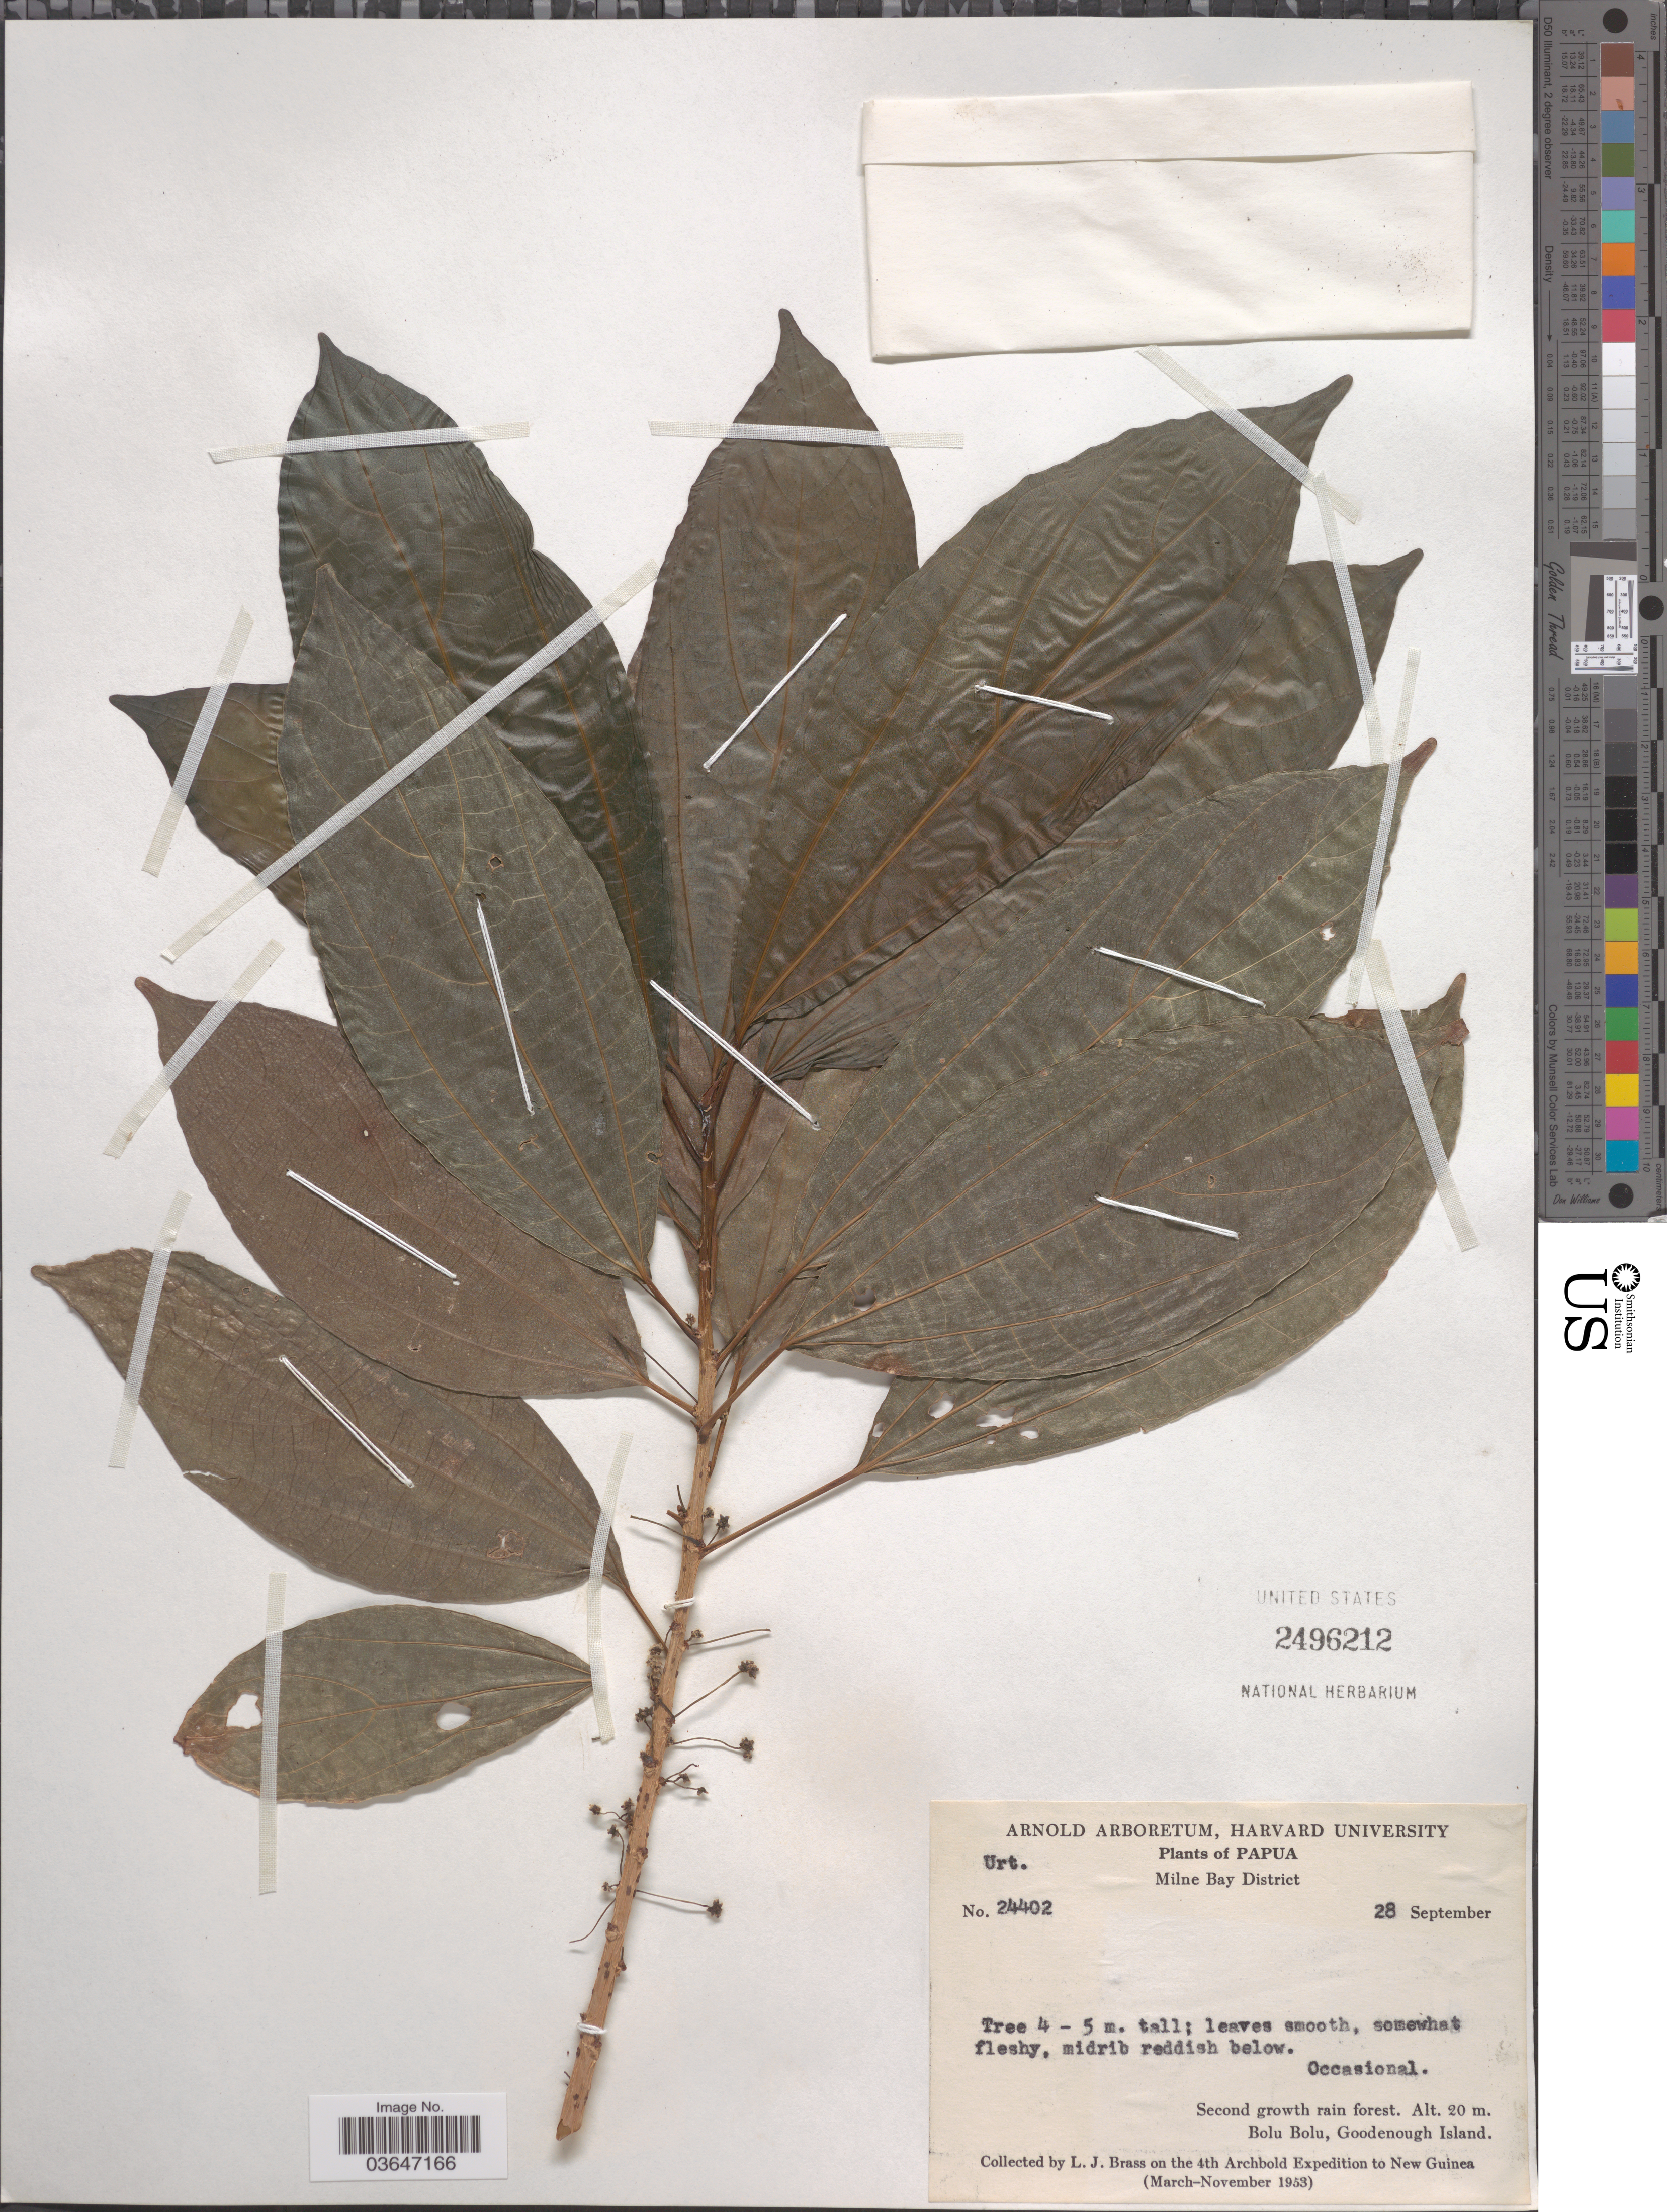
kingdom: Plantae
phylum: Tracheophyta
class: Magnoliopsida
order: Proteales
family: Proteaceae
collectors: L. J. Brass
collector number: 24402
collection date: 1953-09-28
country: Papua New Guinea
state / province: Milne Bay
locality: Papua. Milne Bay District. Bolu Bolu, Goodenough Island. New Guinea.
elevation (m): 20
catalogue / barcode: US 2496212